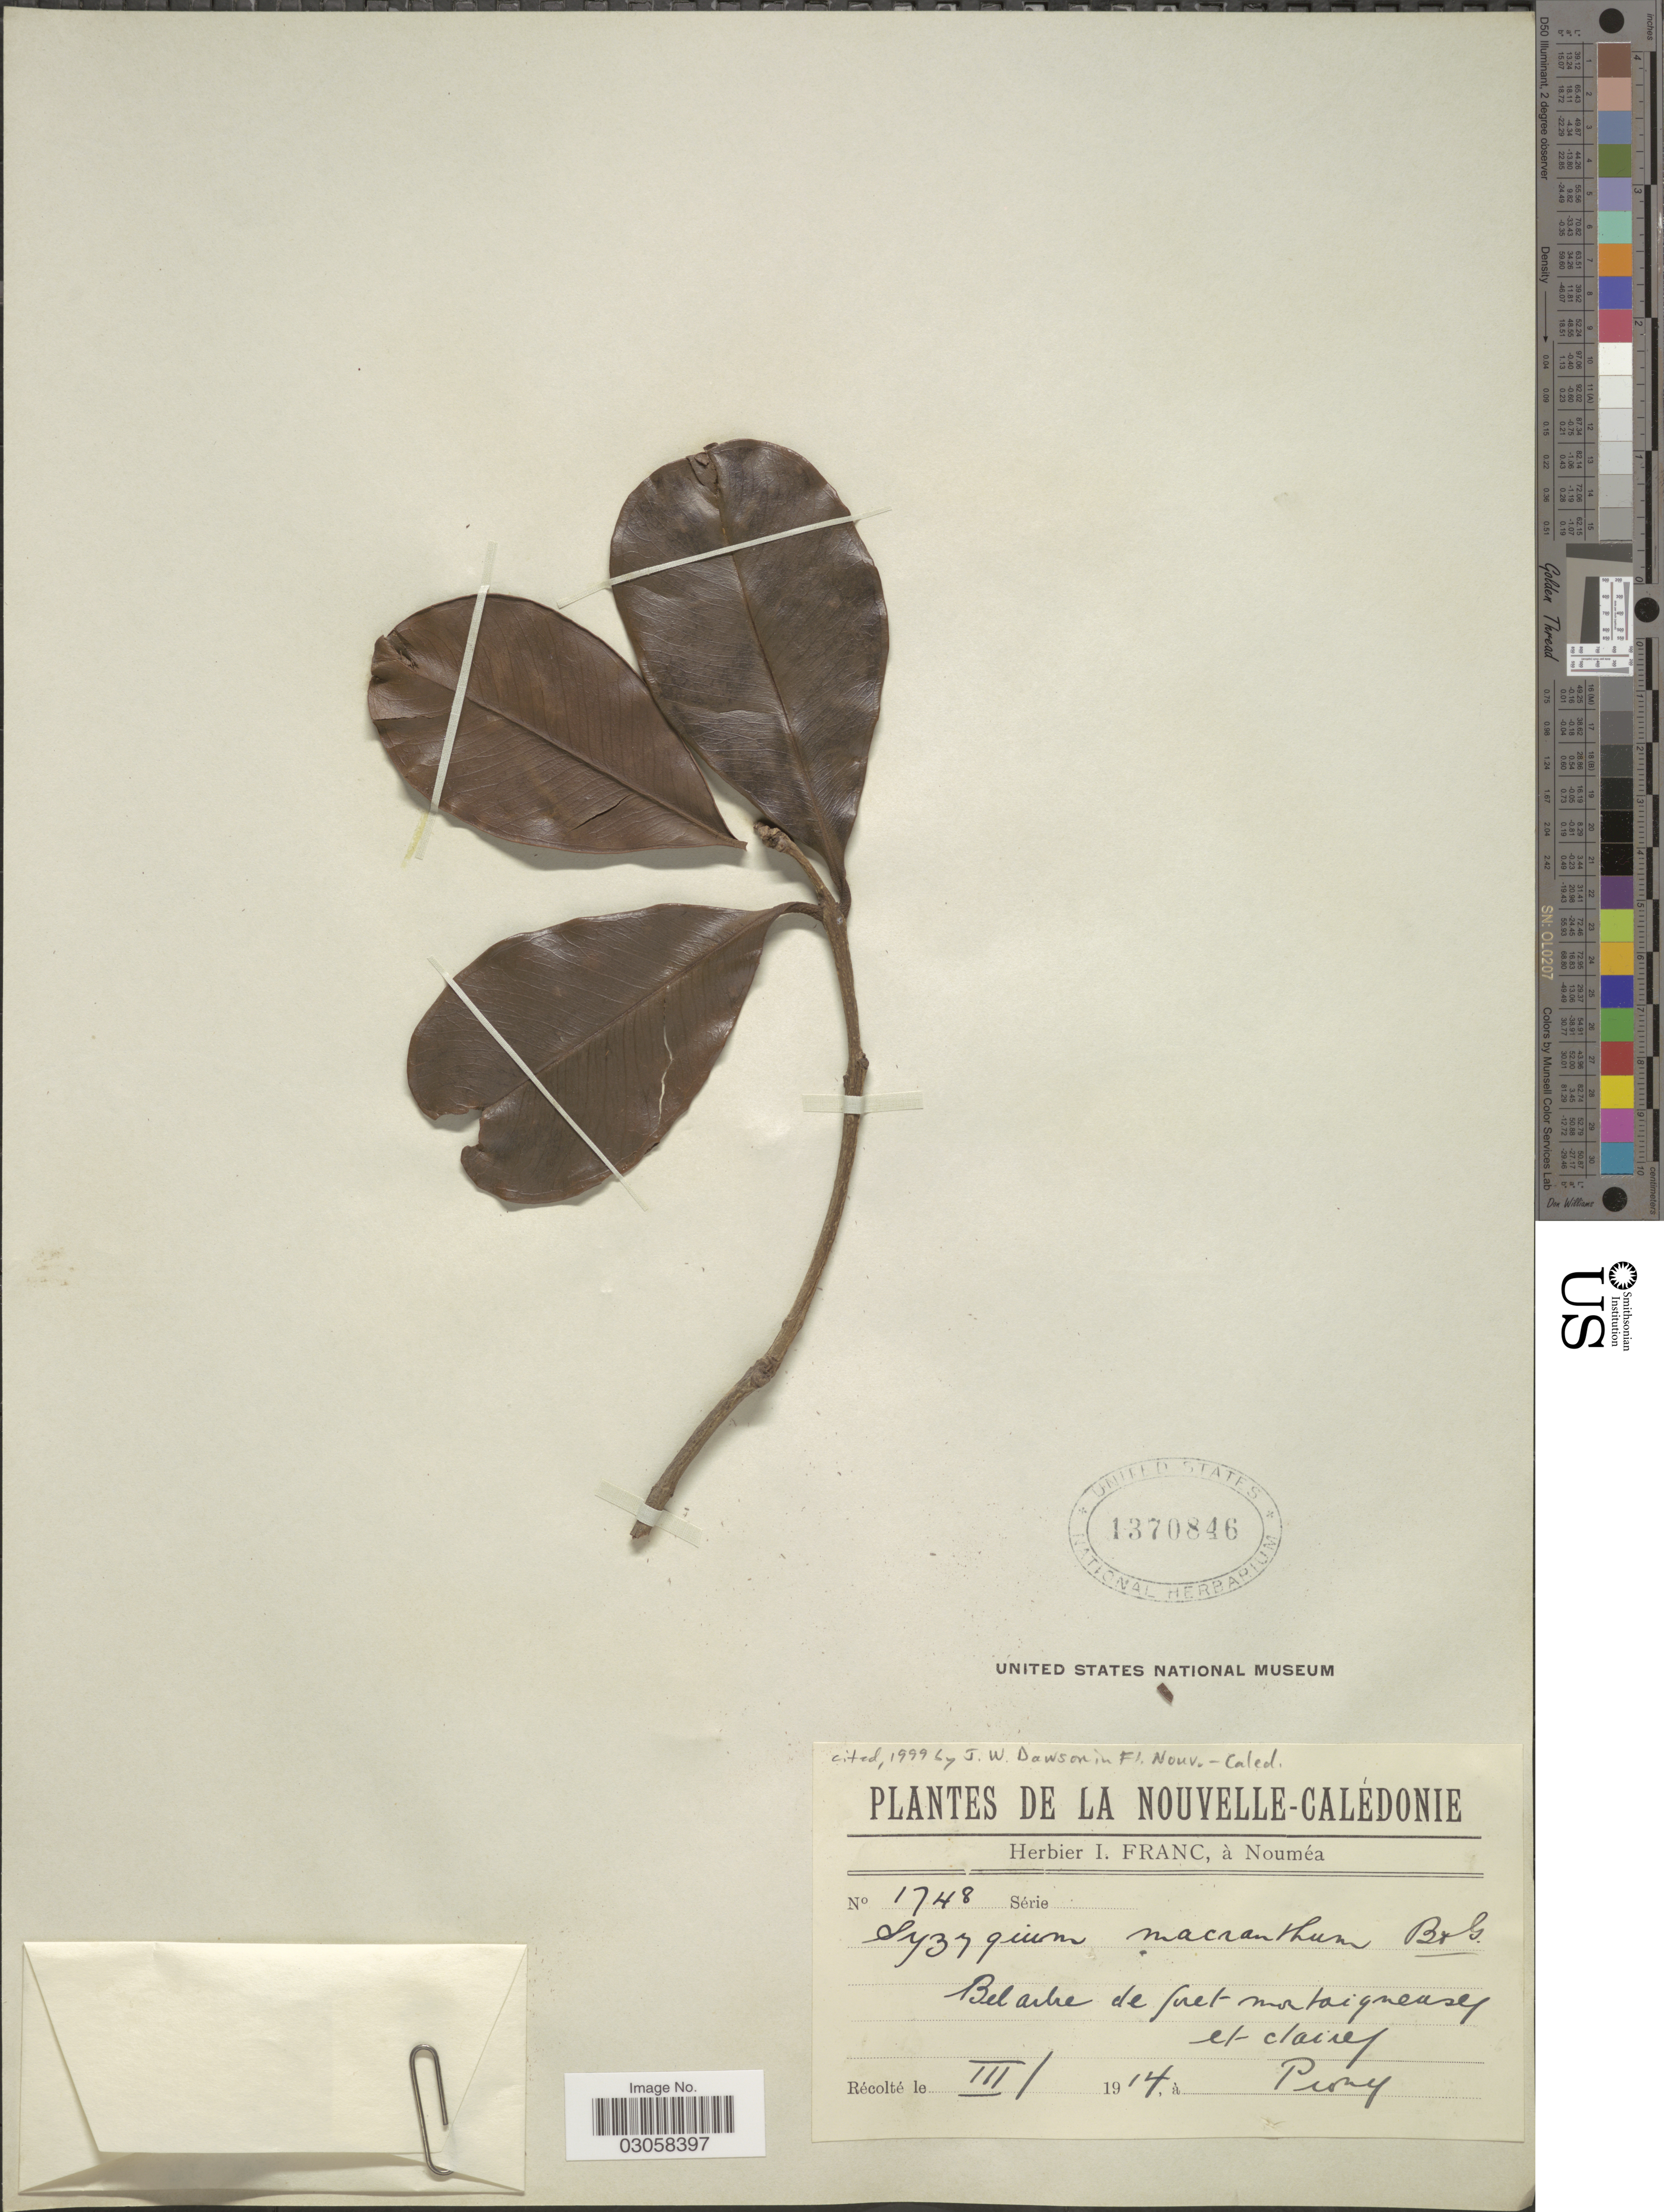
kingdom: Plantae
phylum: Tracheophyta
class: Magnoliopsida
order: Myrtales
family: Myrtaceae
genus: Syzygium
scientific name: Syzygium macranthum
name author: Brongn. & Gris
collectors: -. Prony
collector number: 1748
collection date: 1914-03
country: New Caledonia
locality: Nouvelle-Calédonie. Belarbre de fuet montaigneusey et clairey.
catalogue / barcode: US 1370846